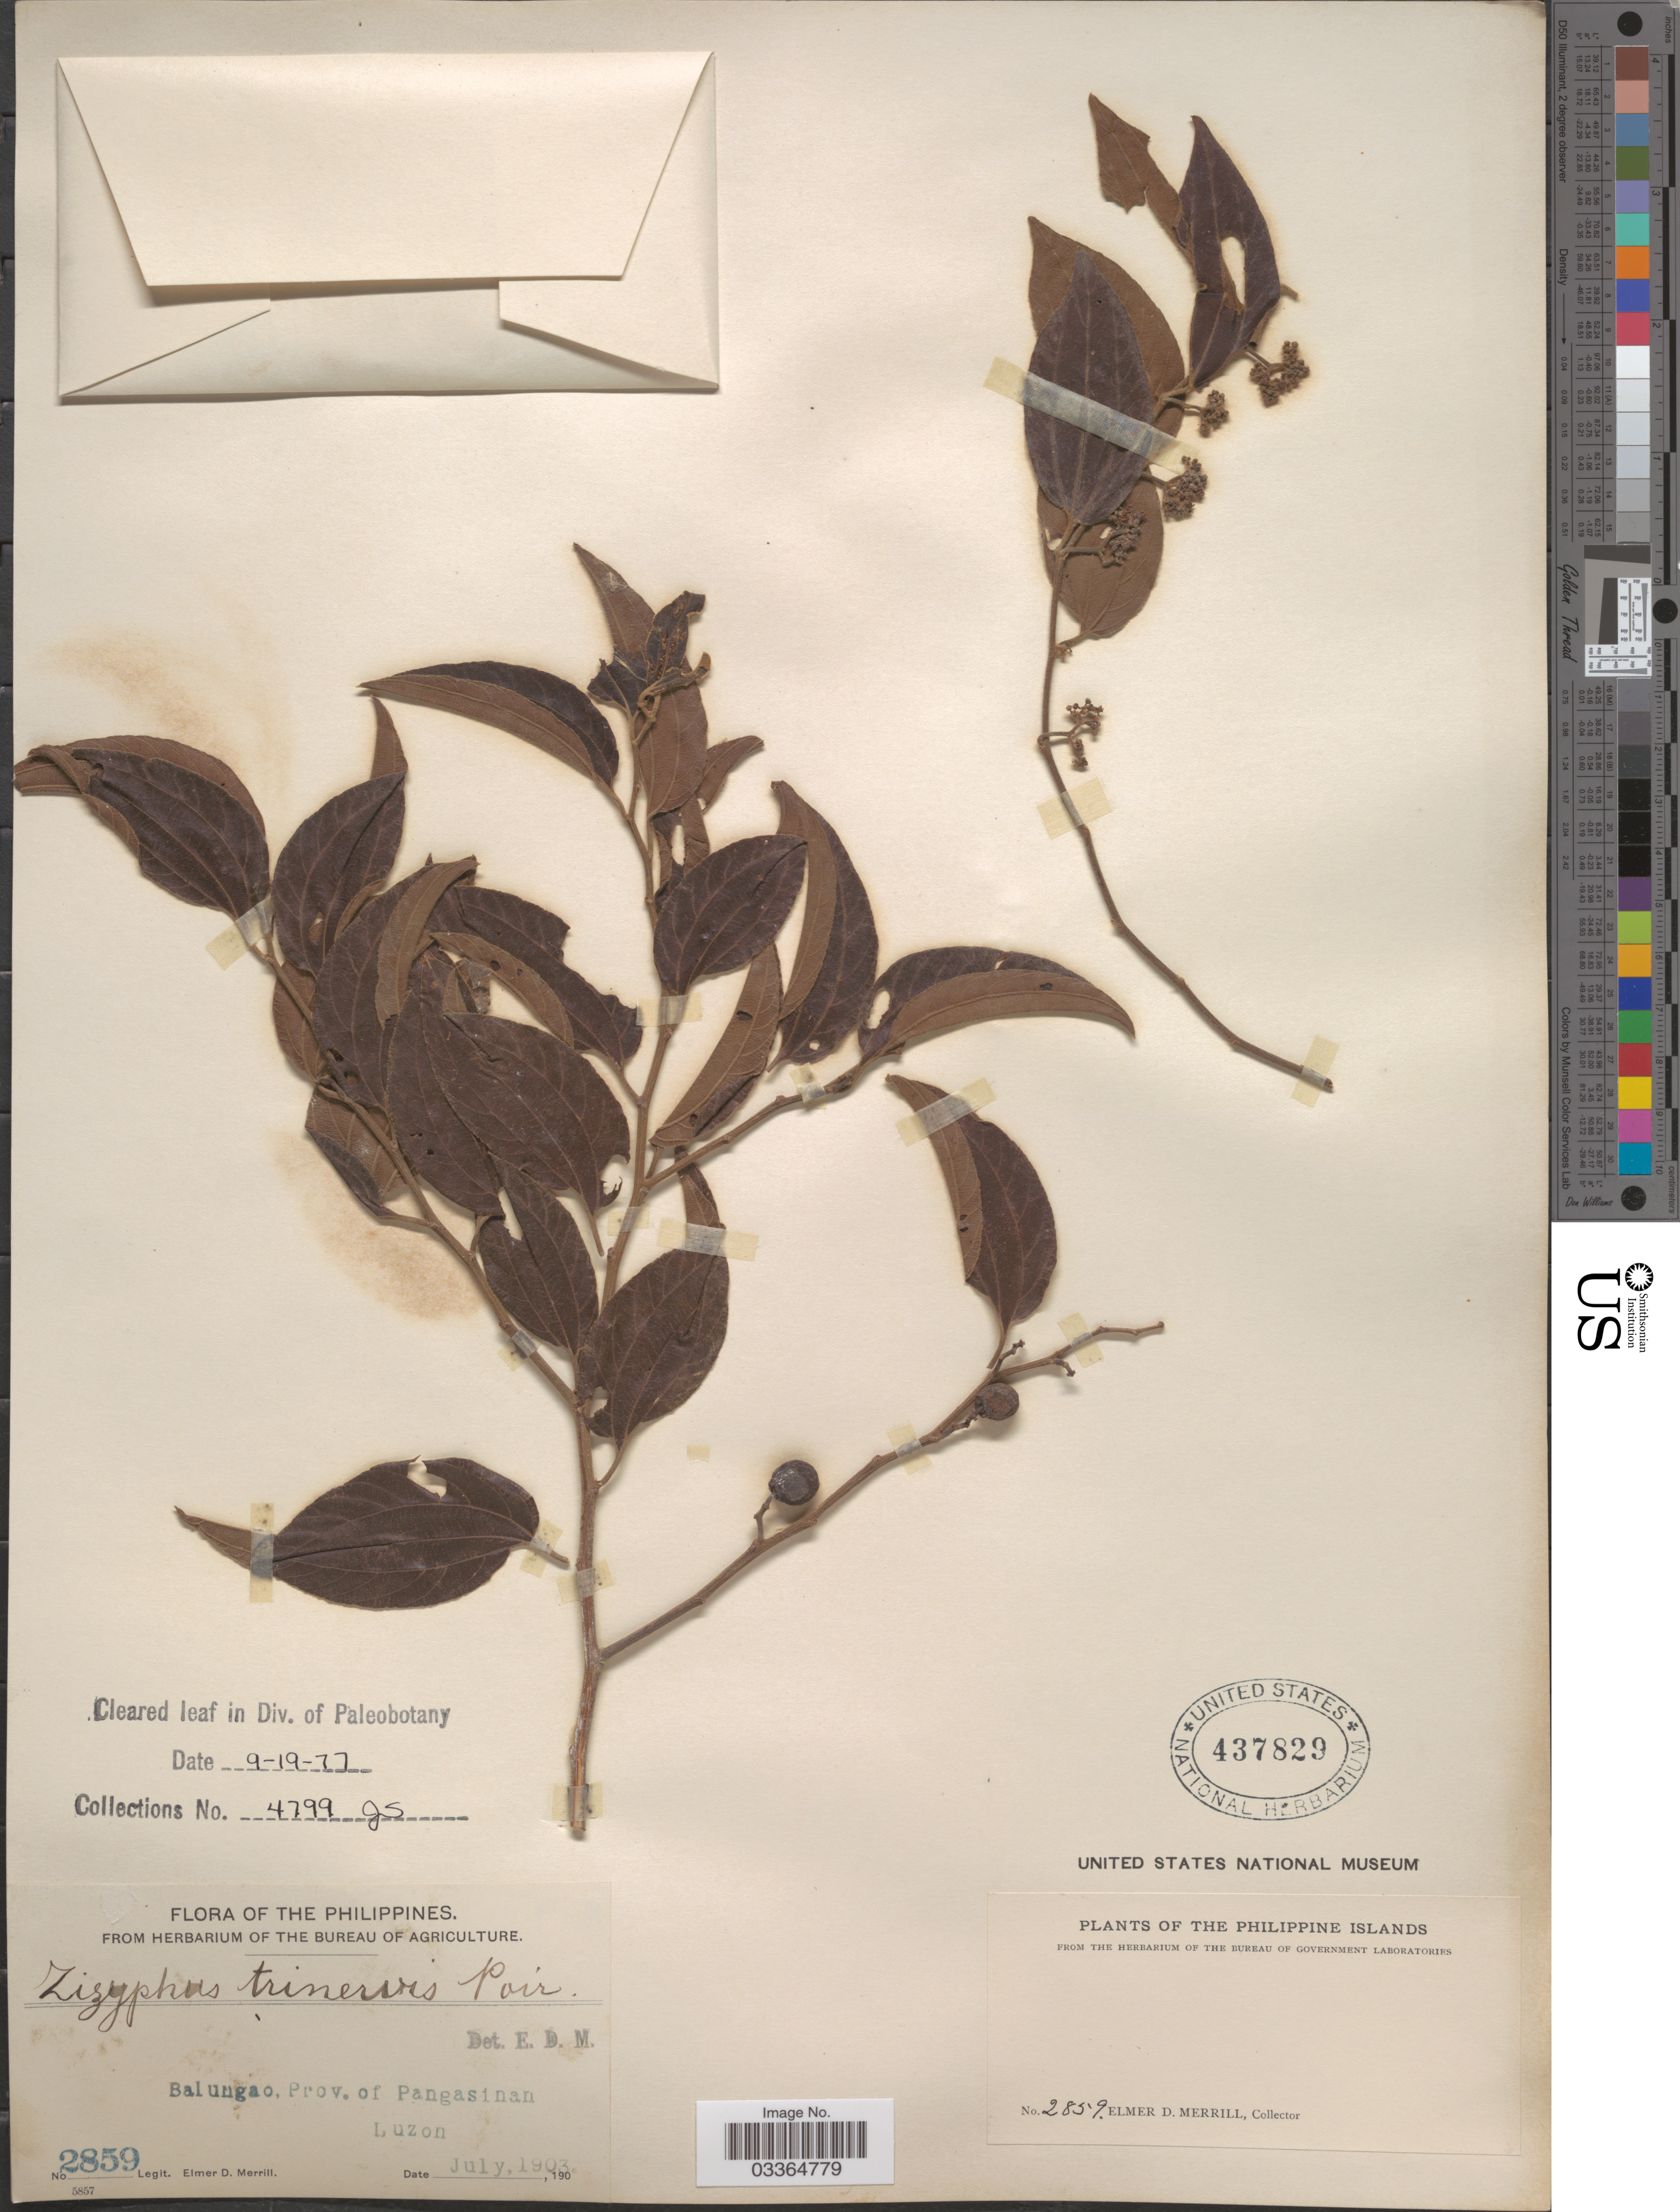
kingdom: Plantae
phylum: Tracheophyta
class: Magnoliopsida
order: Rosales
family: Rhamnaceae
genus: Ziziphus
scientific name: Ziziphus trinervia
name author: (Cav.) Poir.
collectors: E. D. Merrill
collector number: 2859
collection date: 1903-07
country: Philippines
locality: Balungao. Prov. of Pangasinan. Luzon.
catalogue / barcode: US 437829